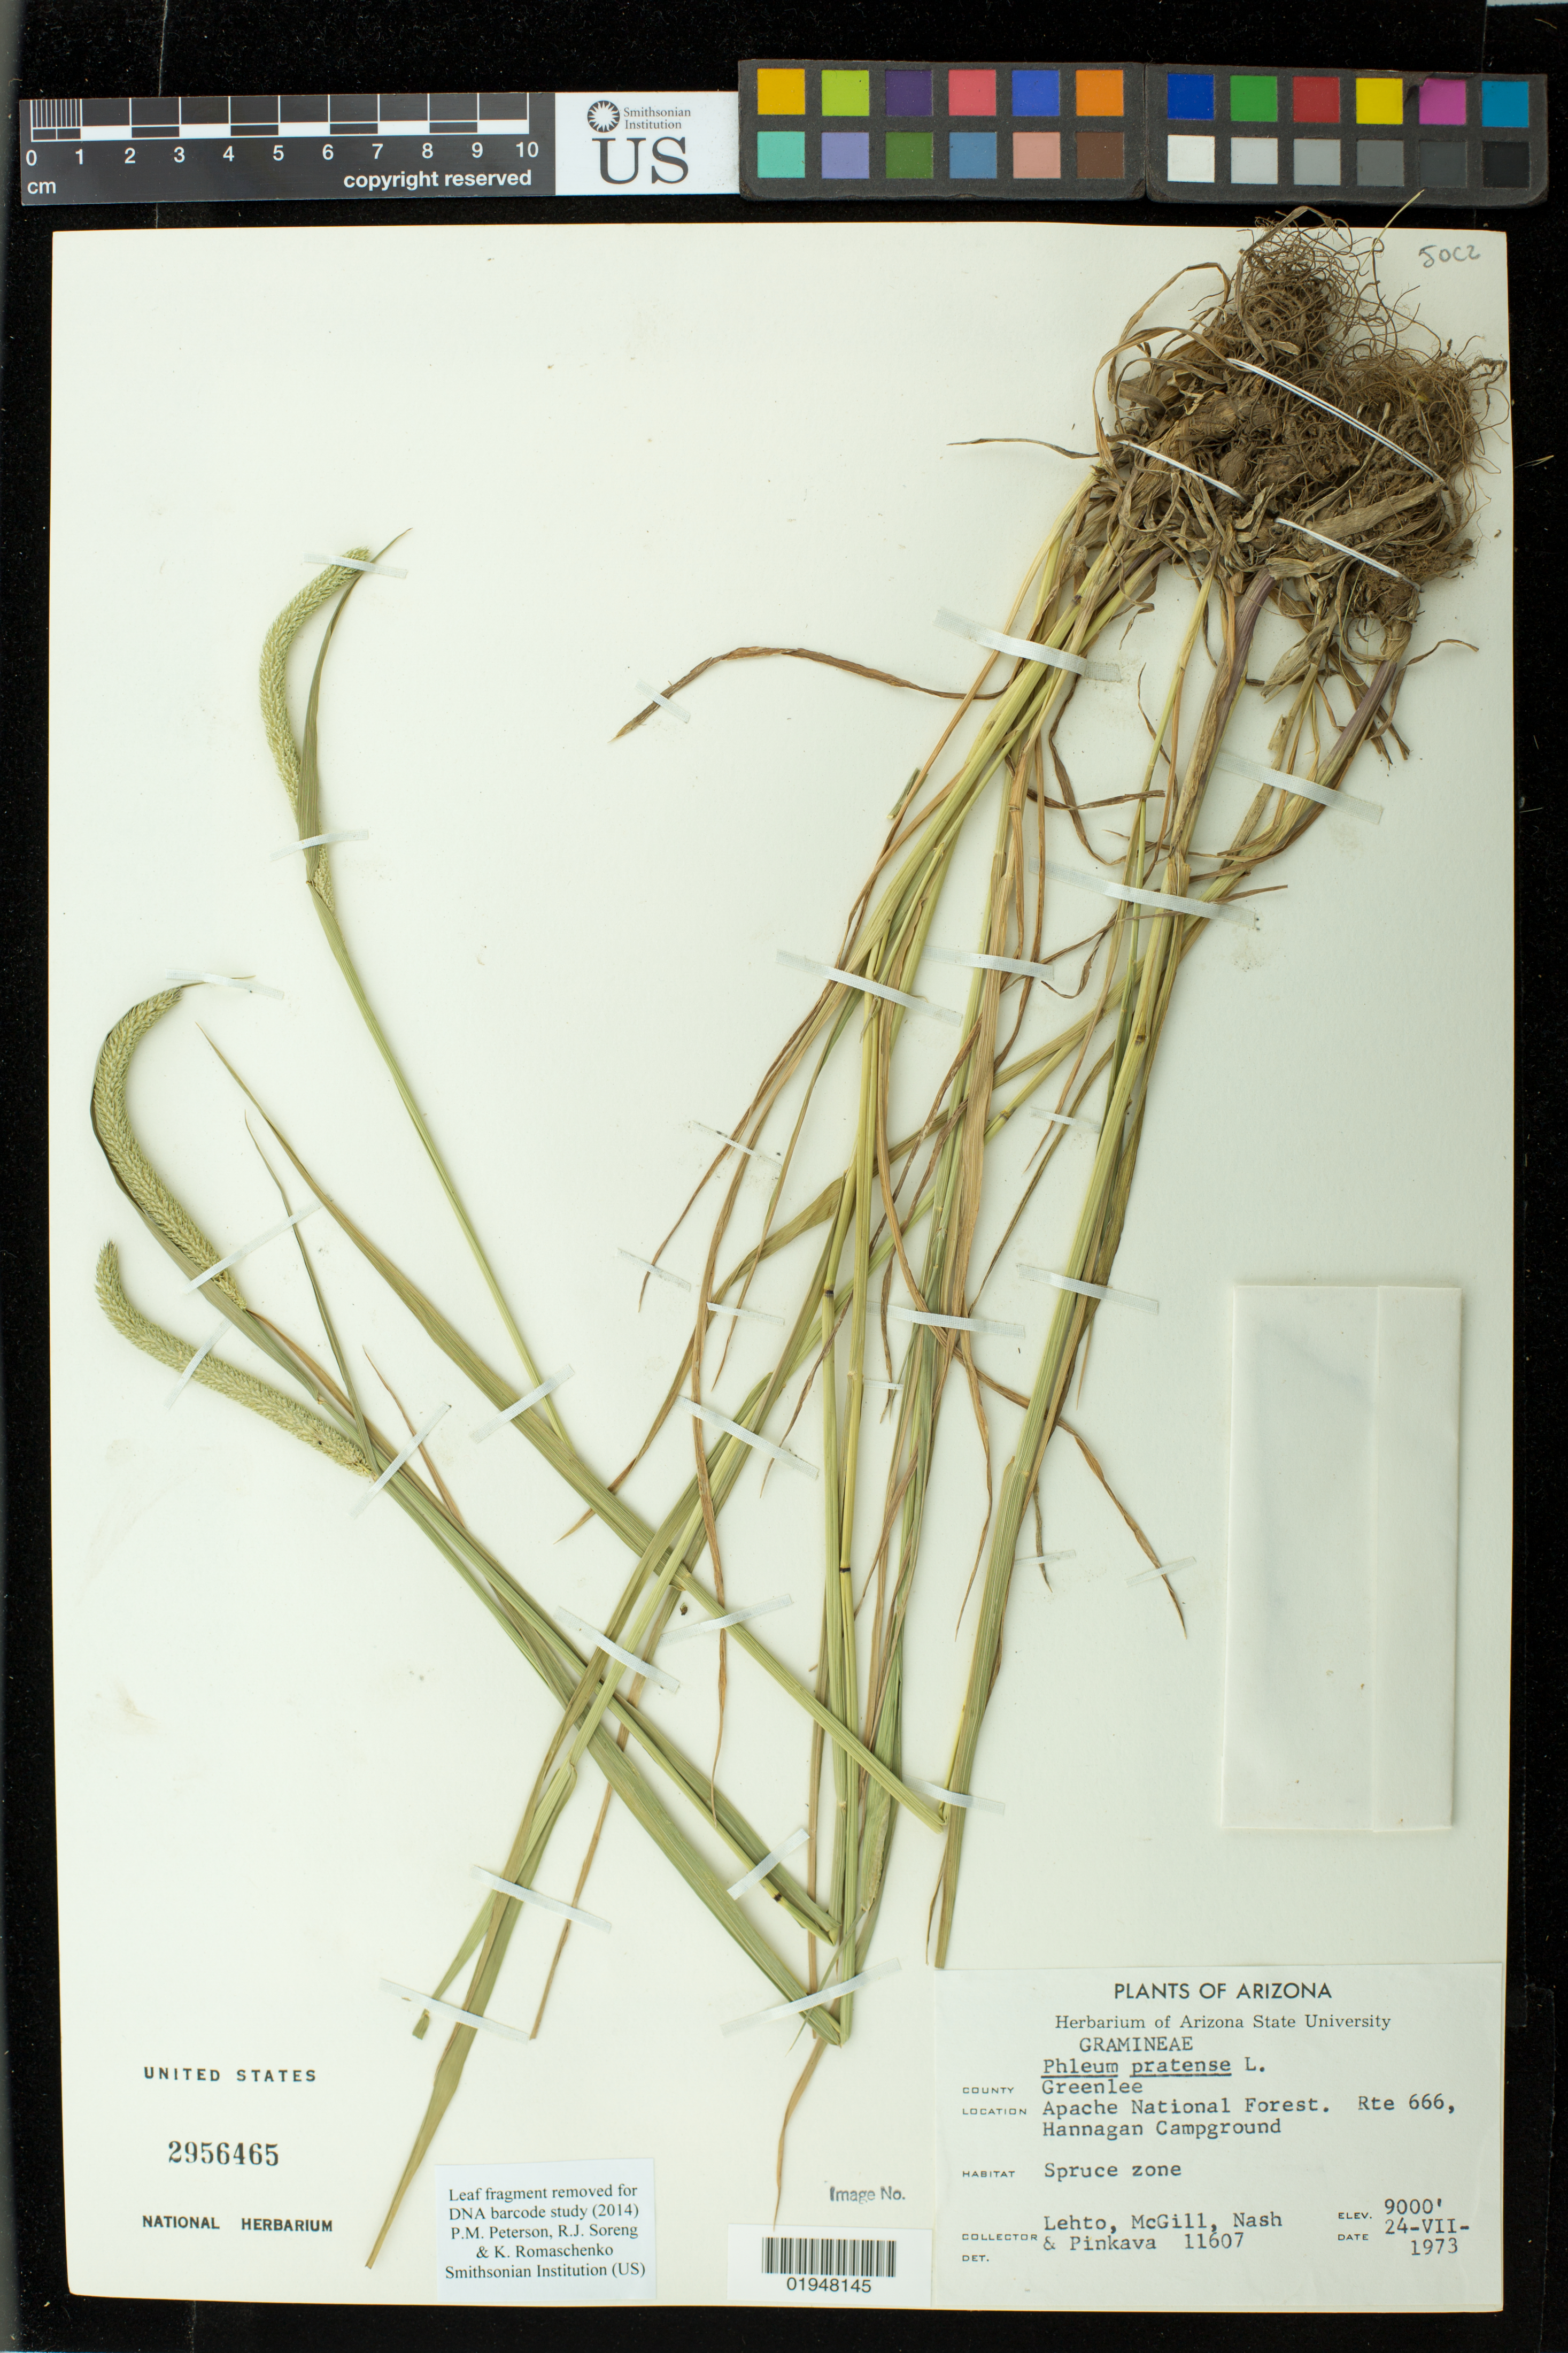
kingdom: Plantae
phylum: Tracheophyta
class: Liliopsida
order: Poales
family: Poaceae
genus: Phleum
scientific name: Phleum pratense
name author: L.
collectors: -. Lehto, -. McGill, -- Nash & -. Pinkava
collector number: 11607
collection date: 1973-07-24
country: United States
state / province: Arizona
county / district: Greenlee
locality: Apache National Forest. Rte 666, Hannagan Campground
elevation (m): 2743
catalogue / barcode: US 2956465